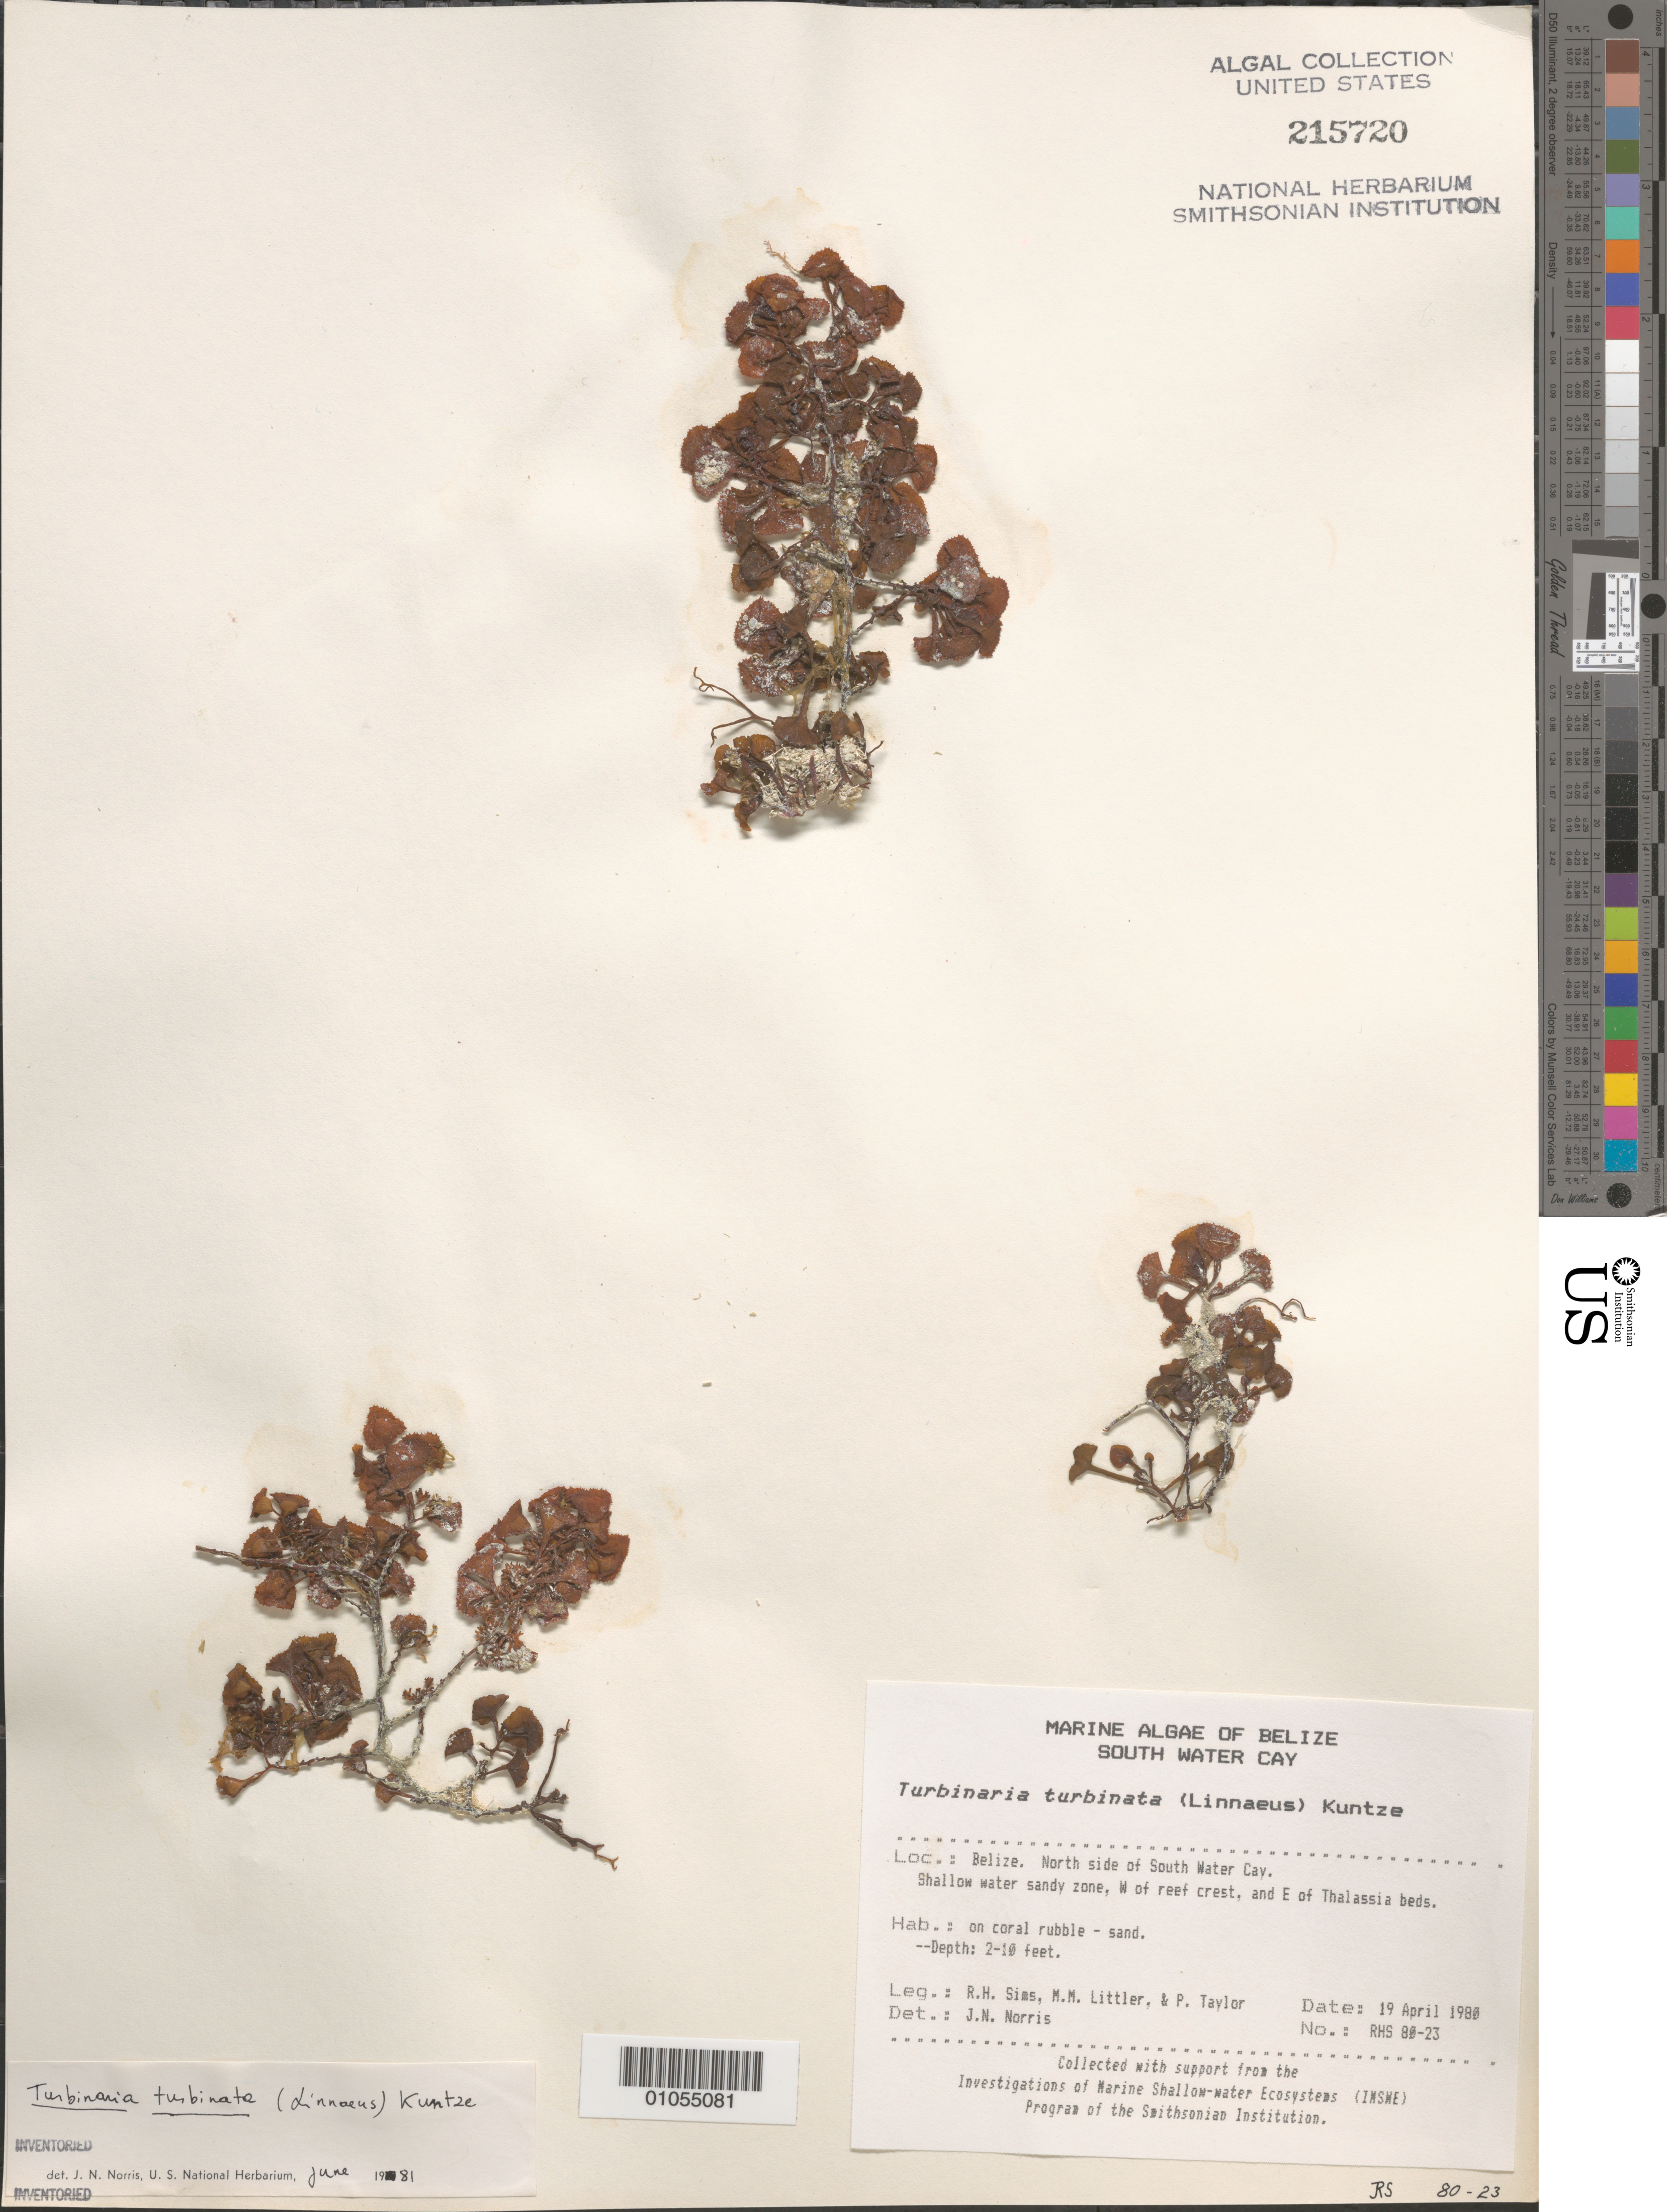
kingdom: Chromista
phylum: Ochrophyta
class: Phaeophyceae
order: Fucales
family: Sargassaceae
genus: Turbinaria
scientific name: Turbinaria turbinata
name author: (L.) Kuntze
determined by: Norris, James N.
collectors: R. H. Sims, M. M. Littler & P. R. Taylor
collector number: RHS 80-23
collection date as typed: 19 Apr 1980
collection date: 1980-04-19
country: Belize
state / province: Stann Creek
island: South Water Cay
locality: North side of South Water Cay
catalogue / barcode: US 215720